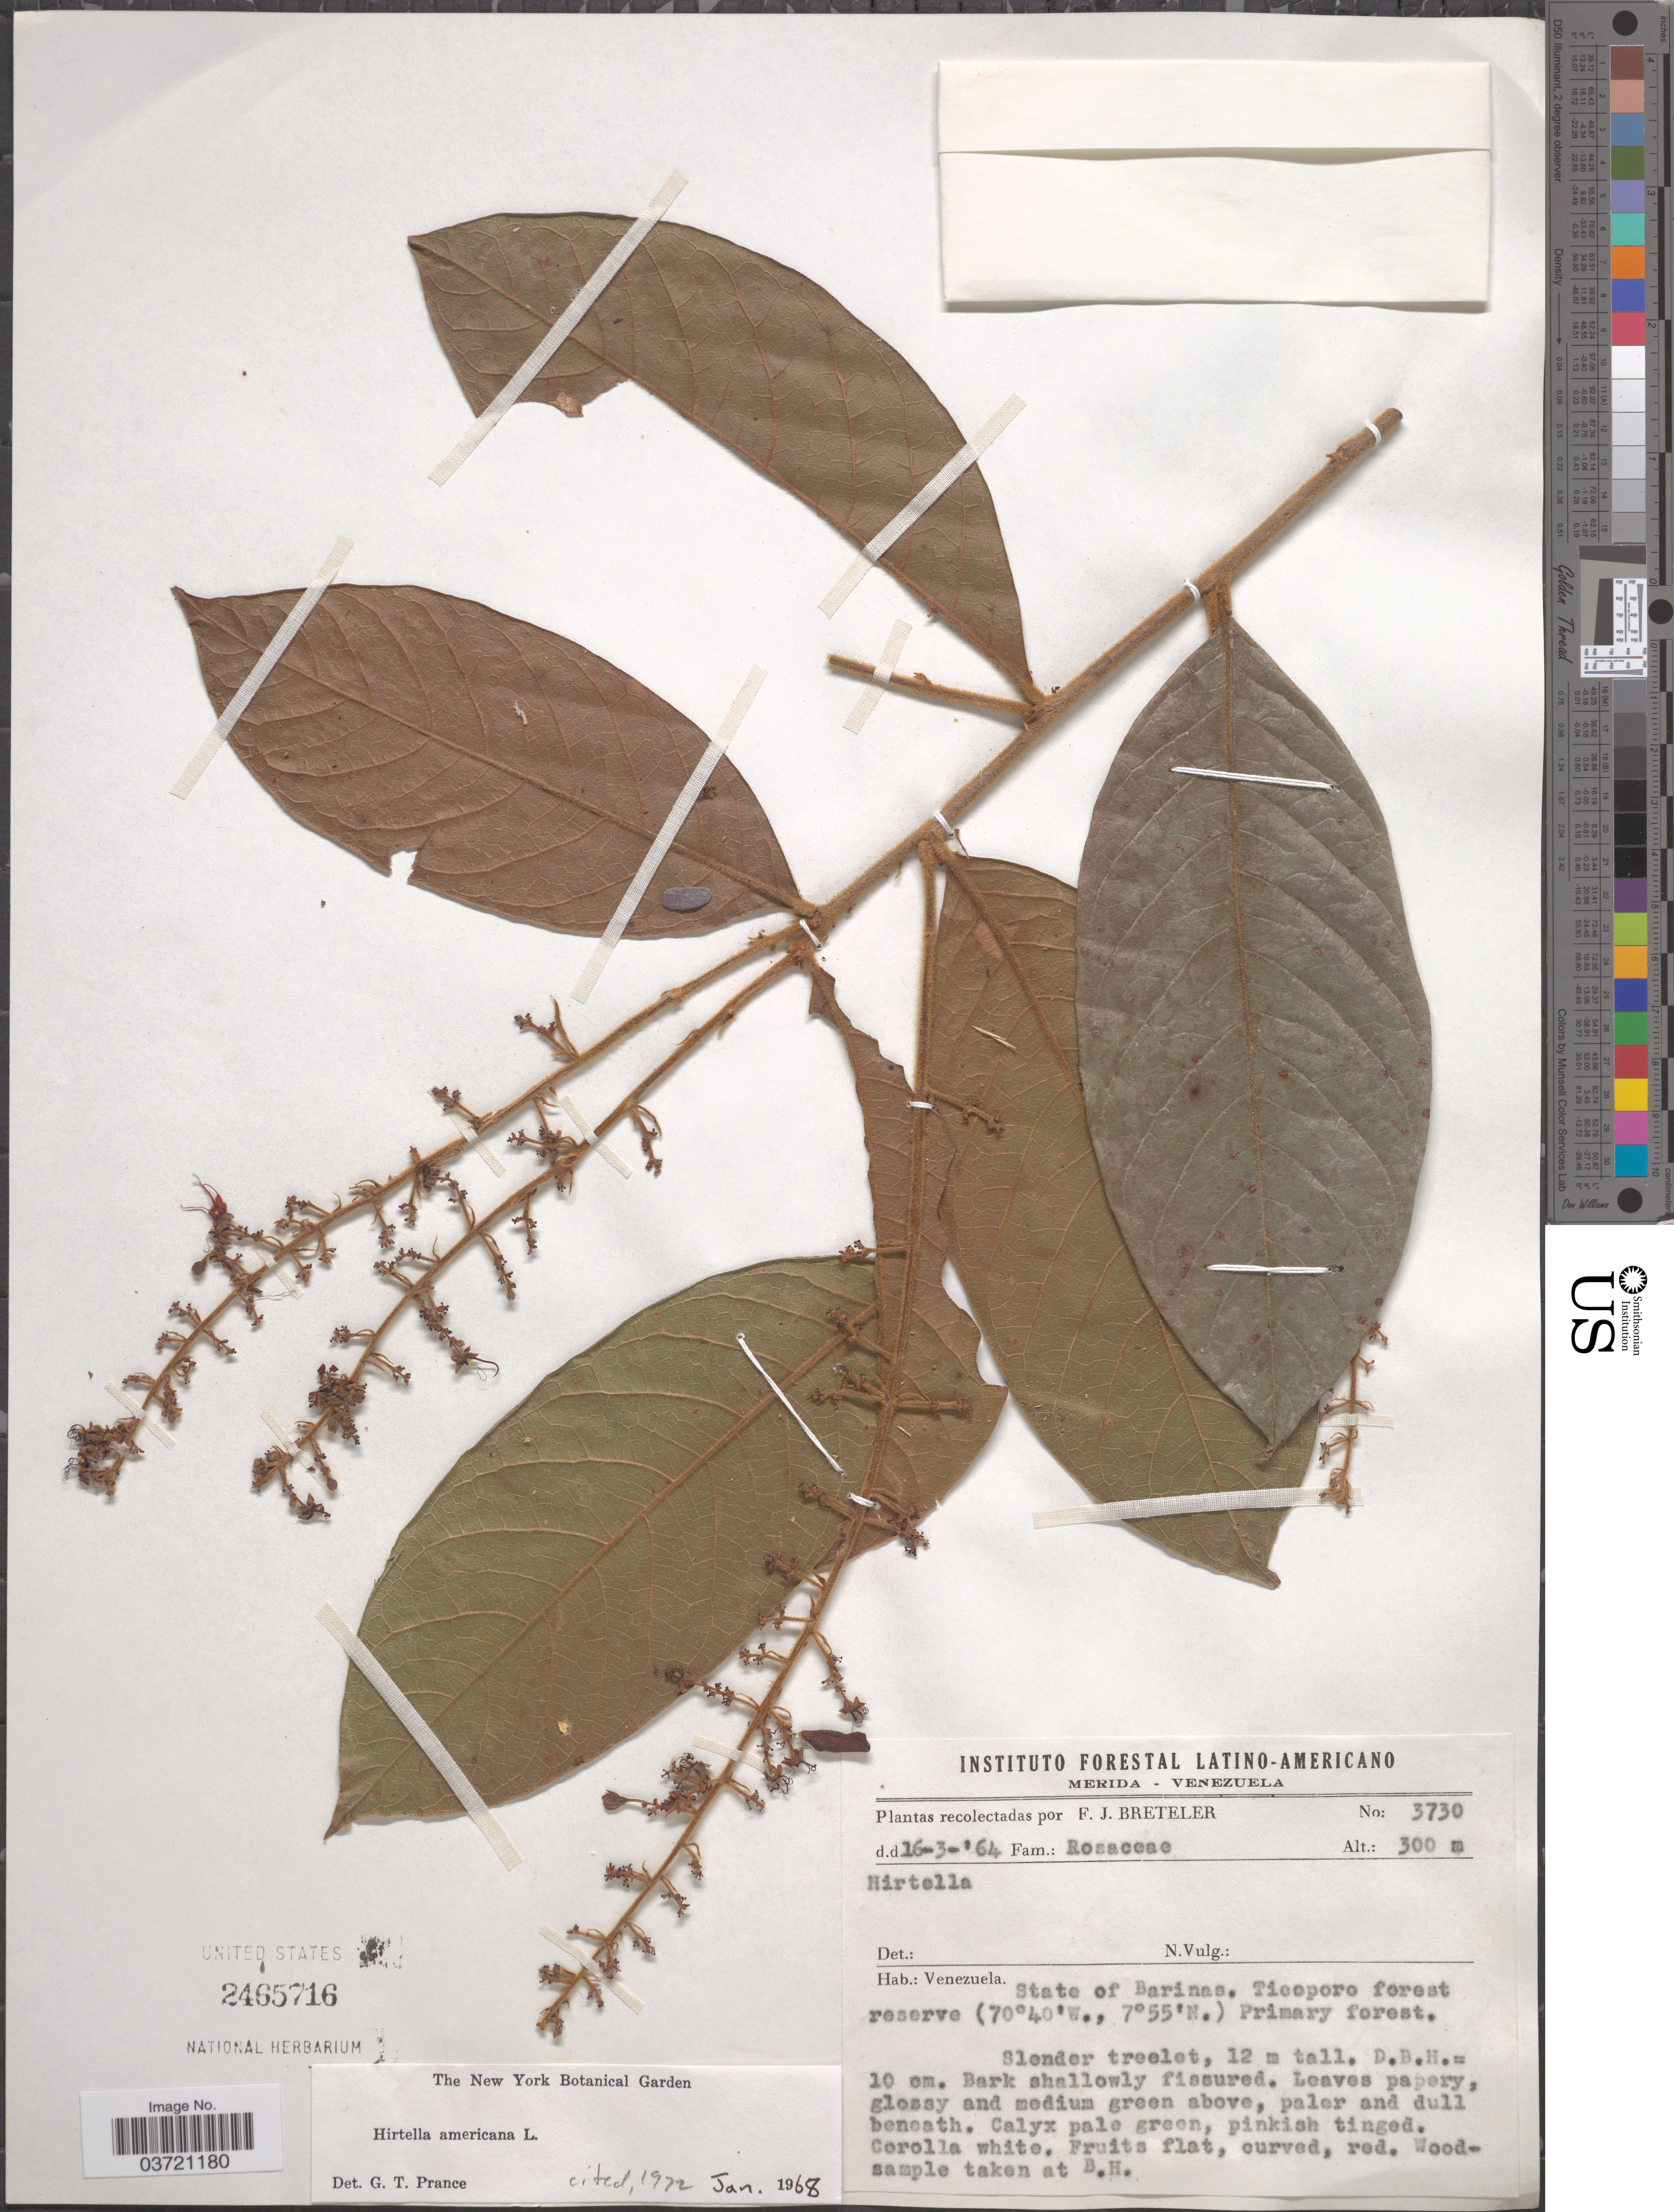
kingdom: Plantae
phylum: Tracheophyta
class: Magnoliopsida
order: Malpighiales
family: Chrysobalanaceae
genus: Hirtella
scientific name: Hirtella americana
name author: L.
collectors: F. J. Breteler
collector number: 3730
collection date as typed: Transcribed d/m/y: 16/3/64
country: Venezuela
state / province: Barinas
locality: Ticoporo forest reserve.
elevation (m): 300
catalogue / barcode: US 2465716